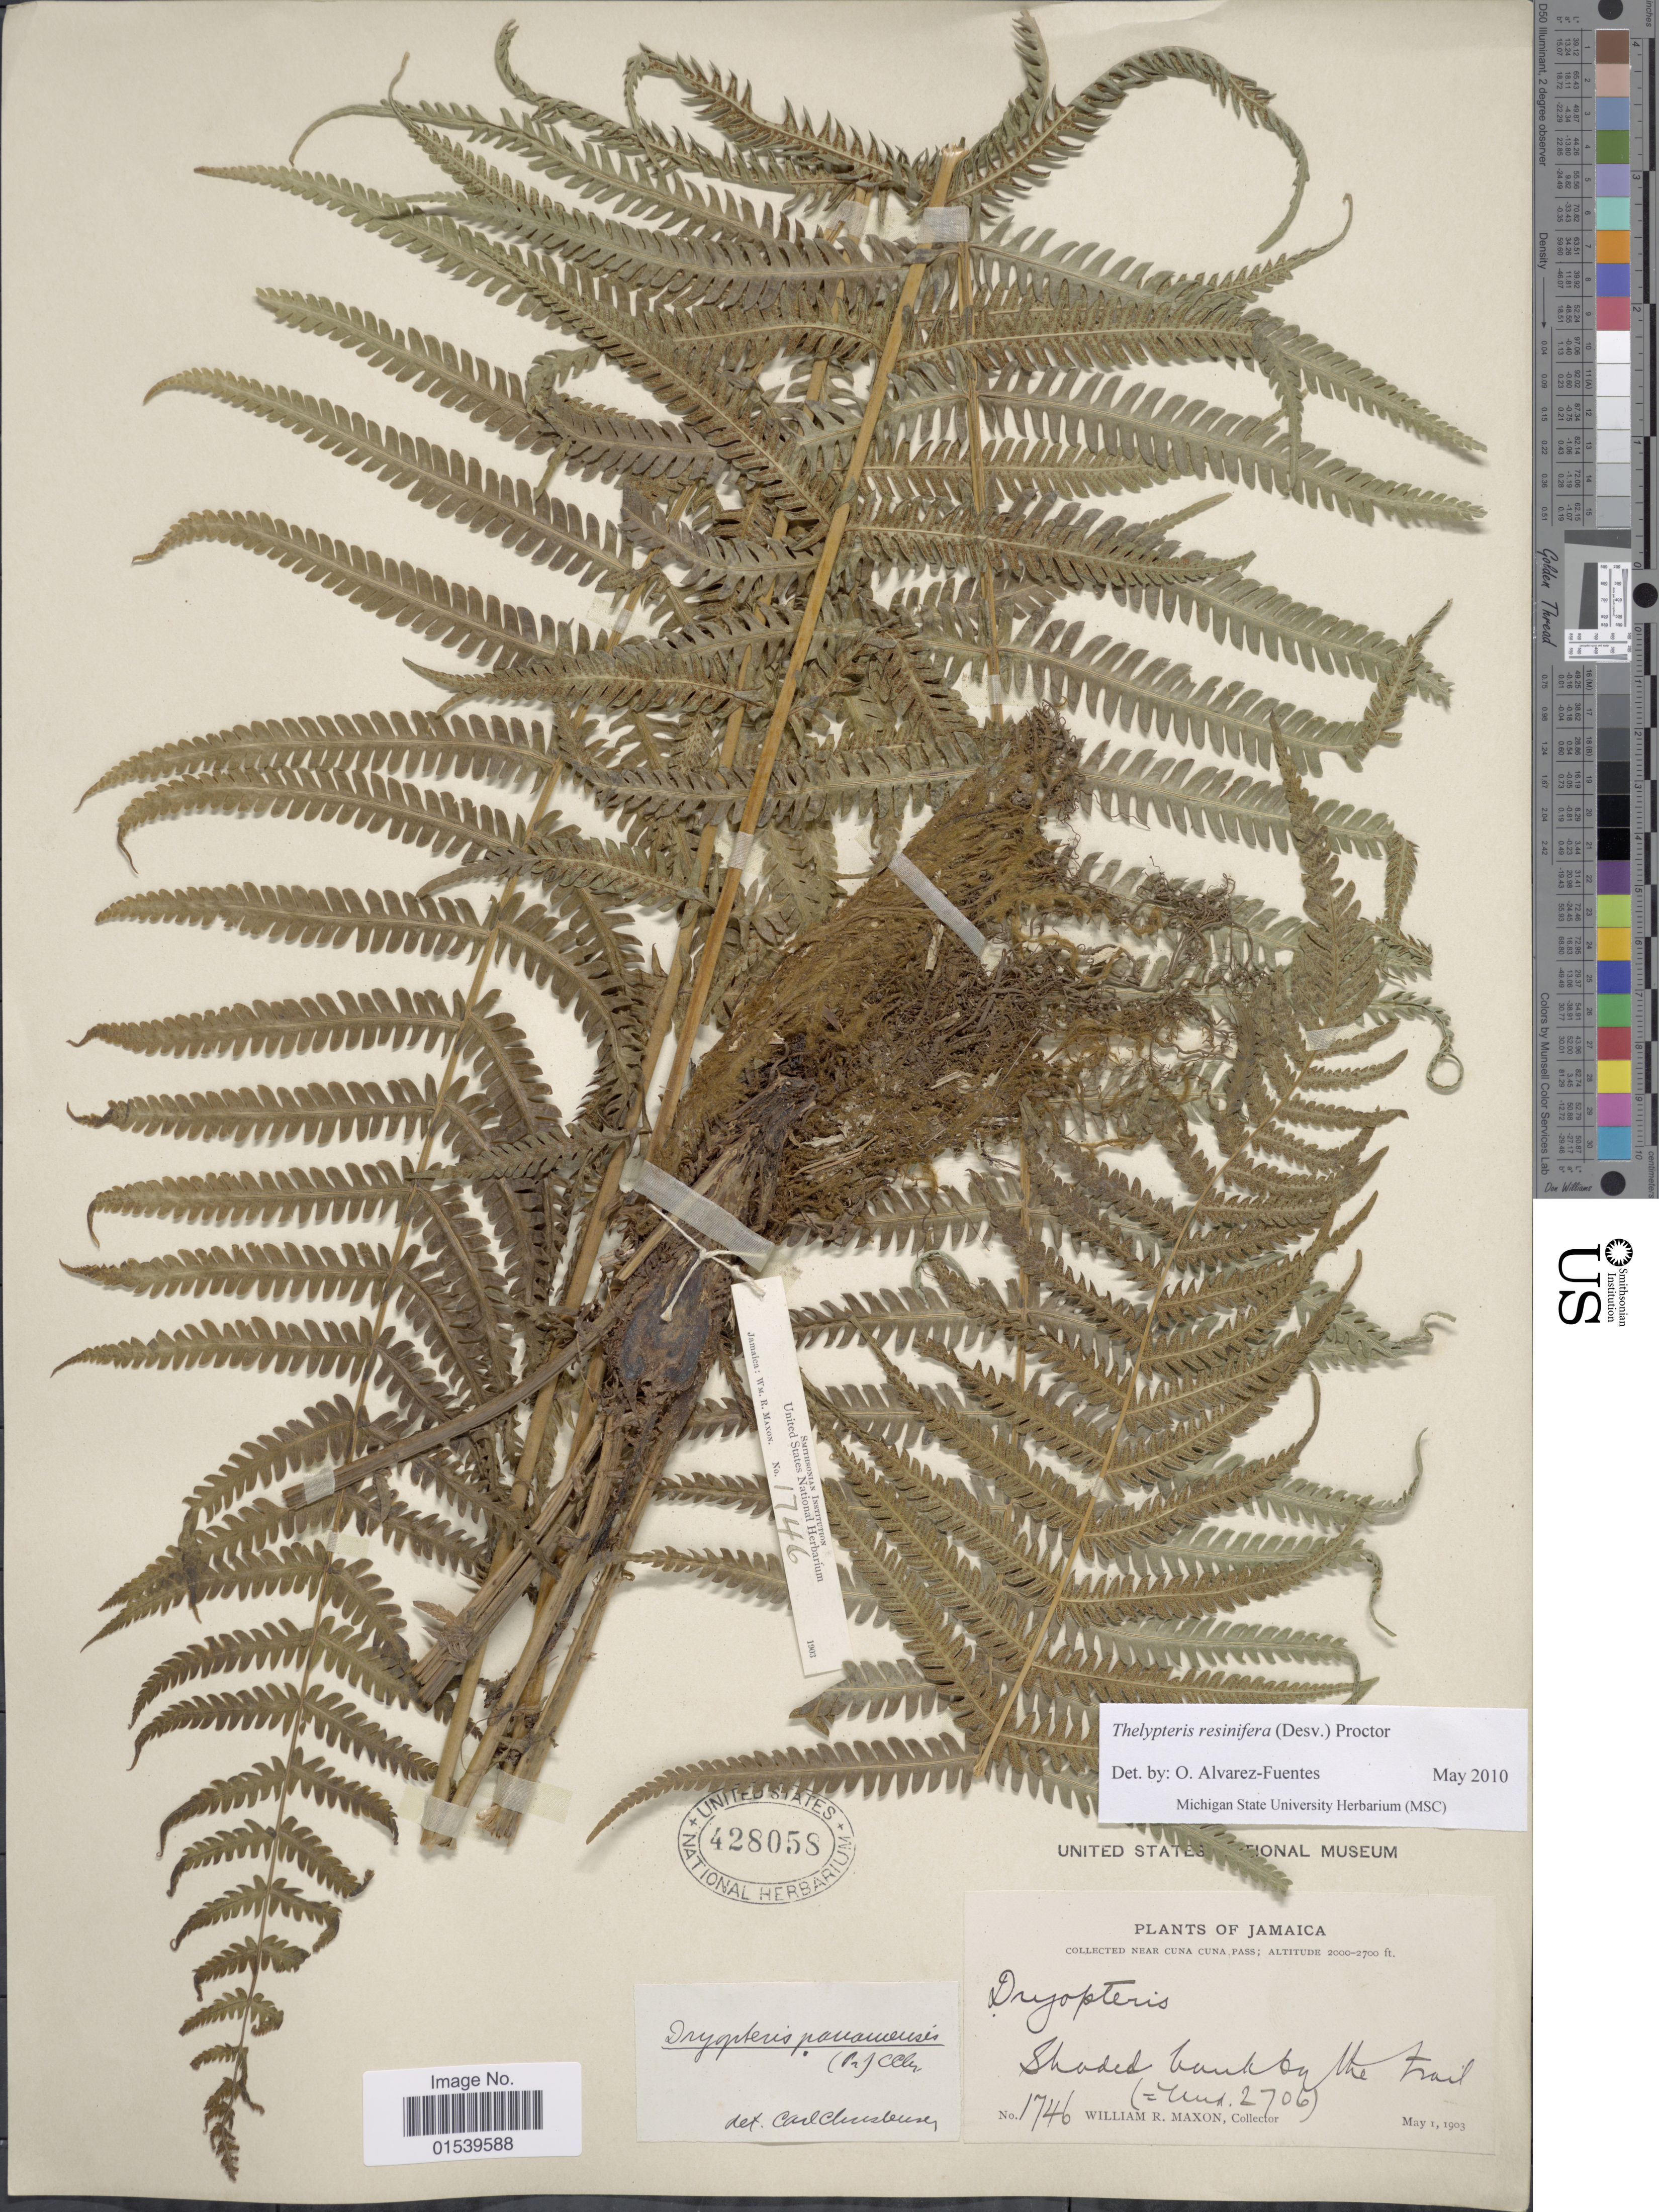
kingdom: Plantae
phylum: Tracheophyta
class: Polypodiopsida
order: Polypodiales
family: Thelypteridaceae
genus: Amauropelta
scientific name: Amauropelta resinifera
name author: (Desv.) Pic. Serm.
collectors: W. R. Maxon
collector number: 1746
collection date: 1903-05-01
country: Jamaica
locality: Near Cuna Cuna Pass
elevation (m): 610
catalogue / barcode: US 428058